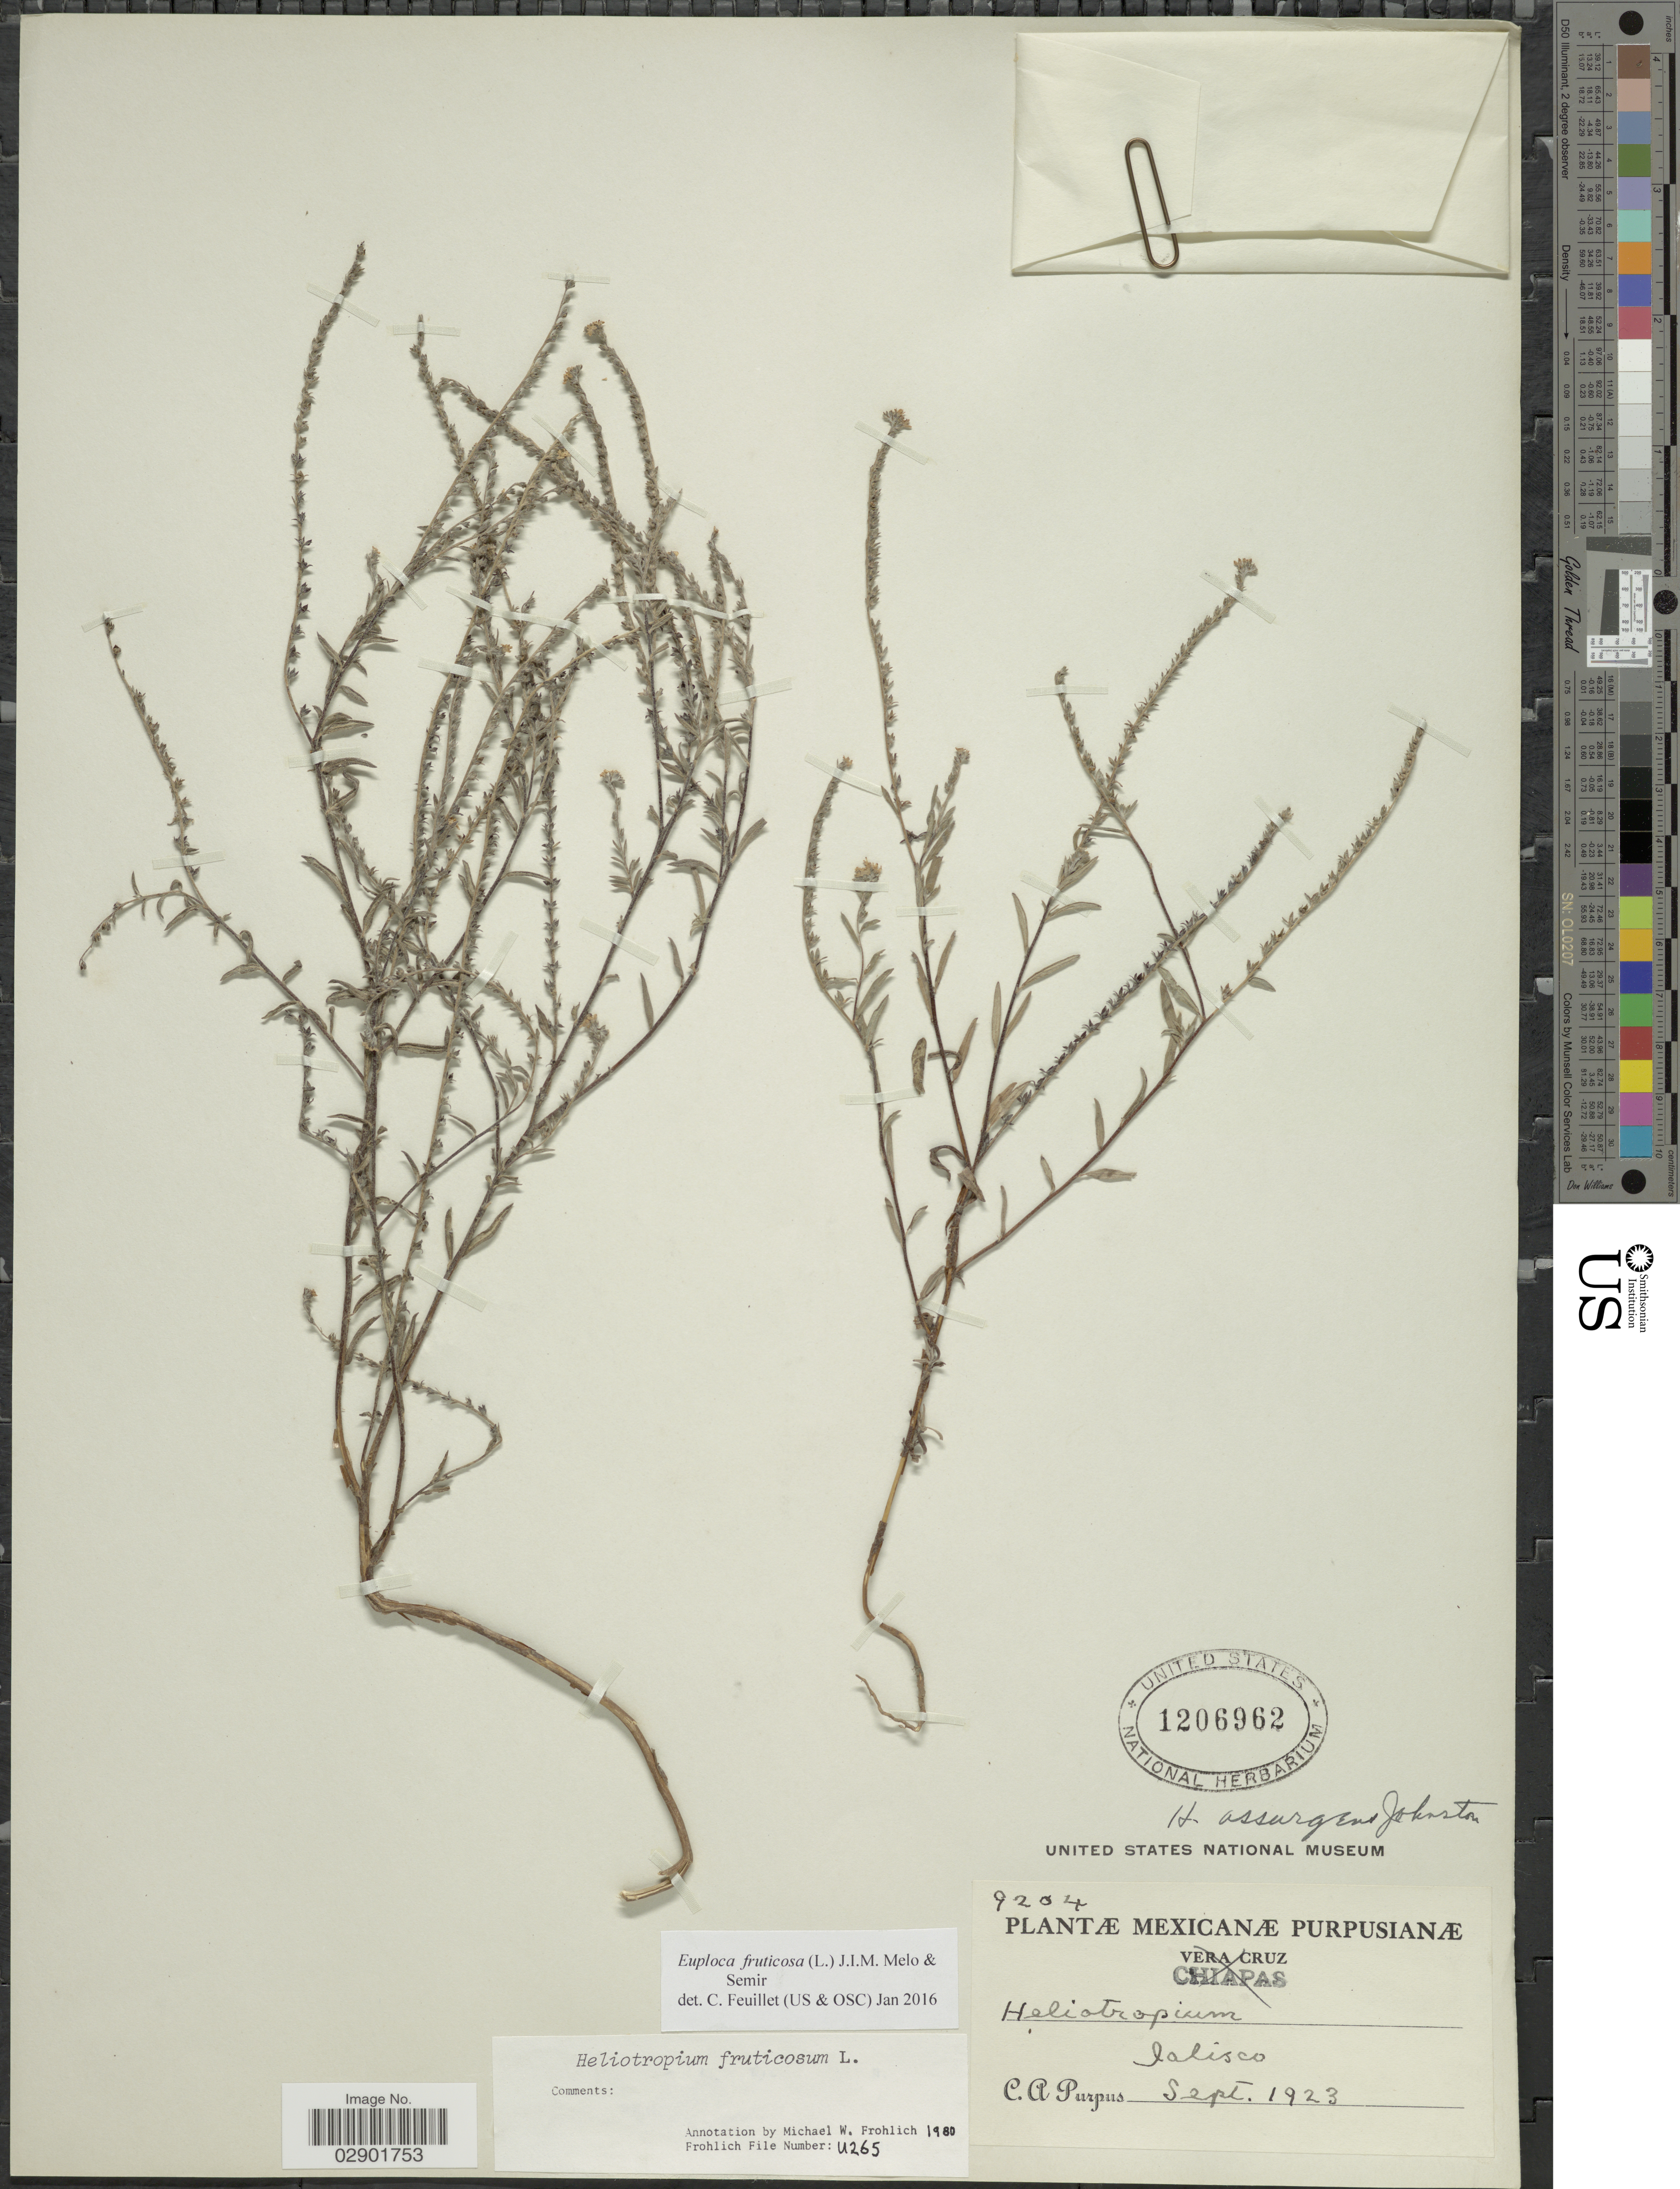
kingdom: Plantae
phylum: Tracheophyta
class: Magnoliopsida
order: Boraginales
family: Heliotropiaceae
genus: Euploca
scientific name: Euploca fruticosa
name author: (L.) J.I.M. Melo & Semir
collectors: C. A. Purpus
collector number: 9204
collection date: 1923-09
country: Mexico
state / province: Jalisco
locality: Purpusianæ.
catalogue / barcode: US 1206962